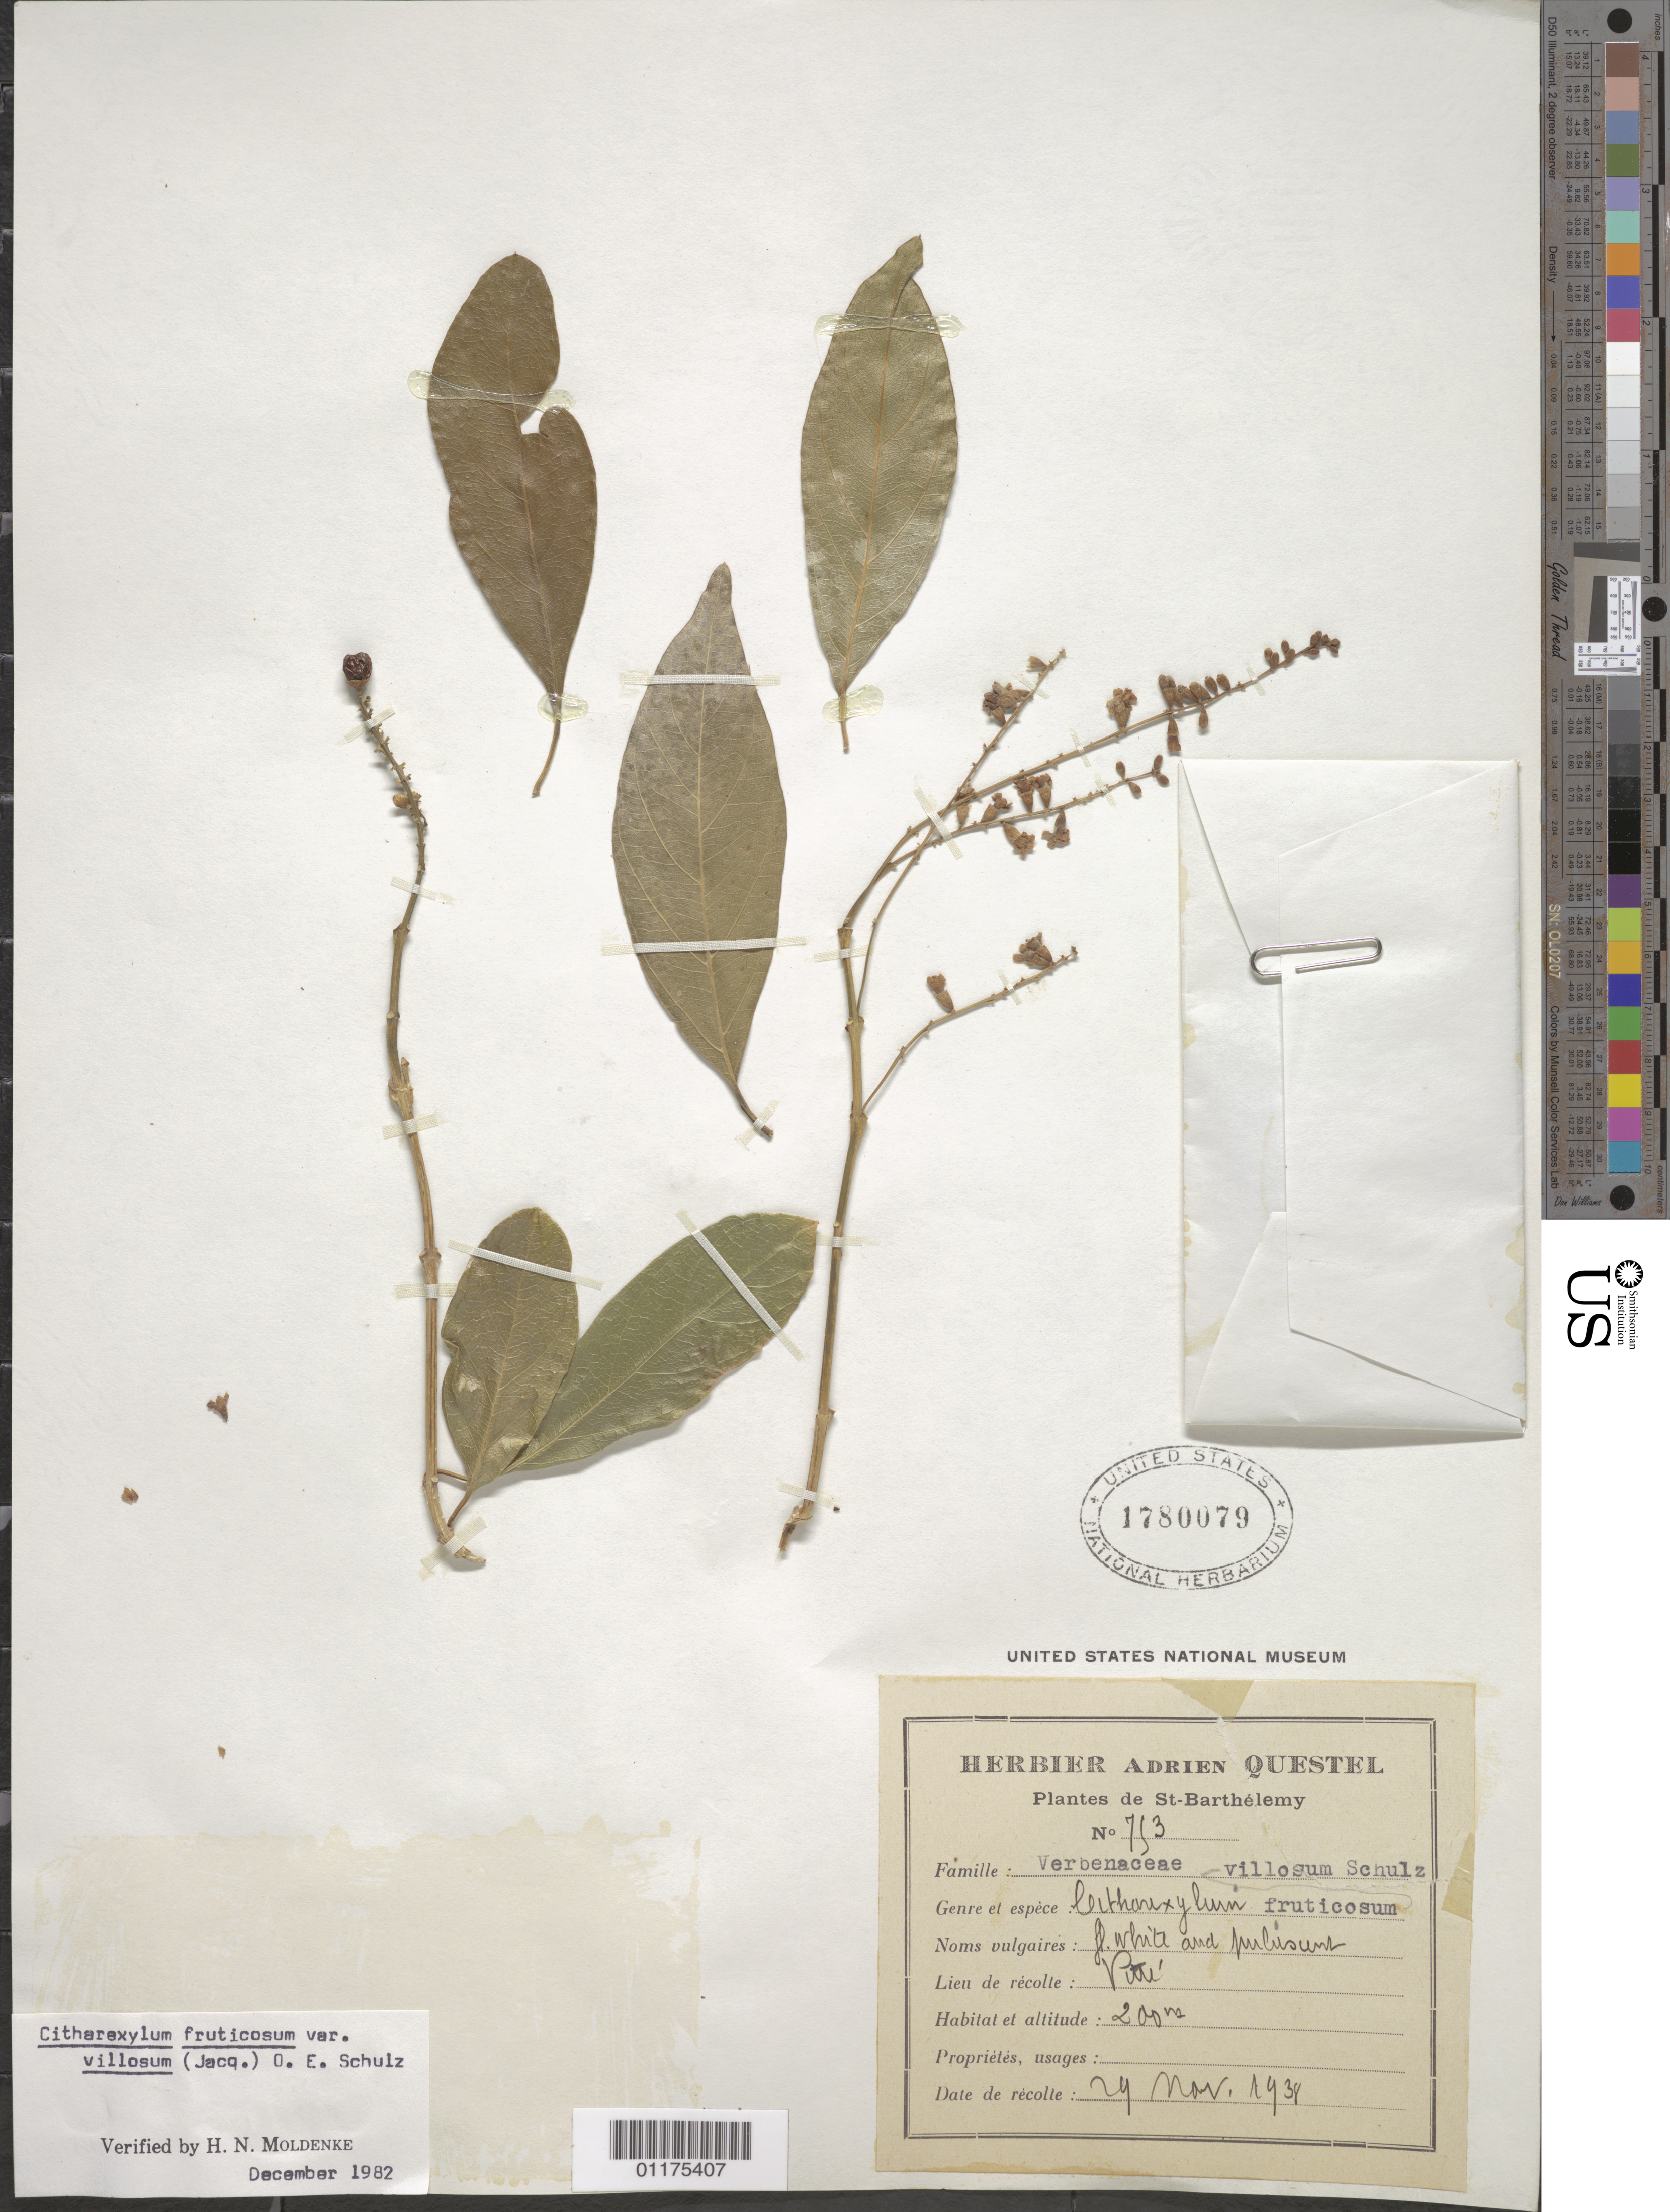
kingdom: Plantae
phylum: Tracheophyta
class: Magnoliopsida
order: Lamiales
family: Verbenaceae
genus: Citharexylum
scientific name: Citharexylum fruticosum var. villosum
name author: (Jacq.) O.E. Schulz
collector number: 753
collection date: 1938-11-24 or 1938-11-29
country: Saint Barthélemy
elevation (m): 200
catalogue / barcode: US 1780079